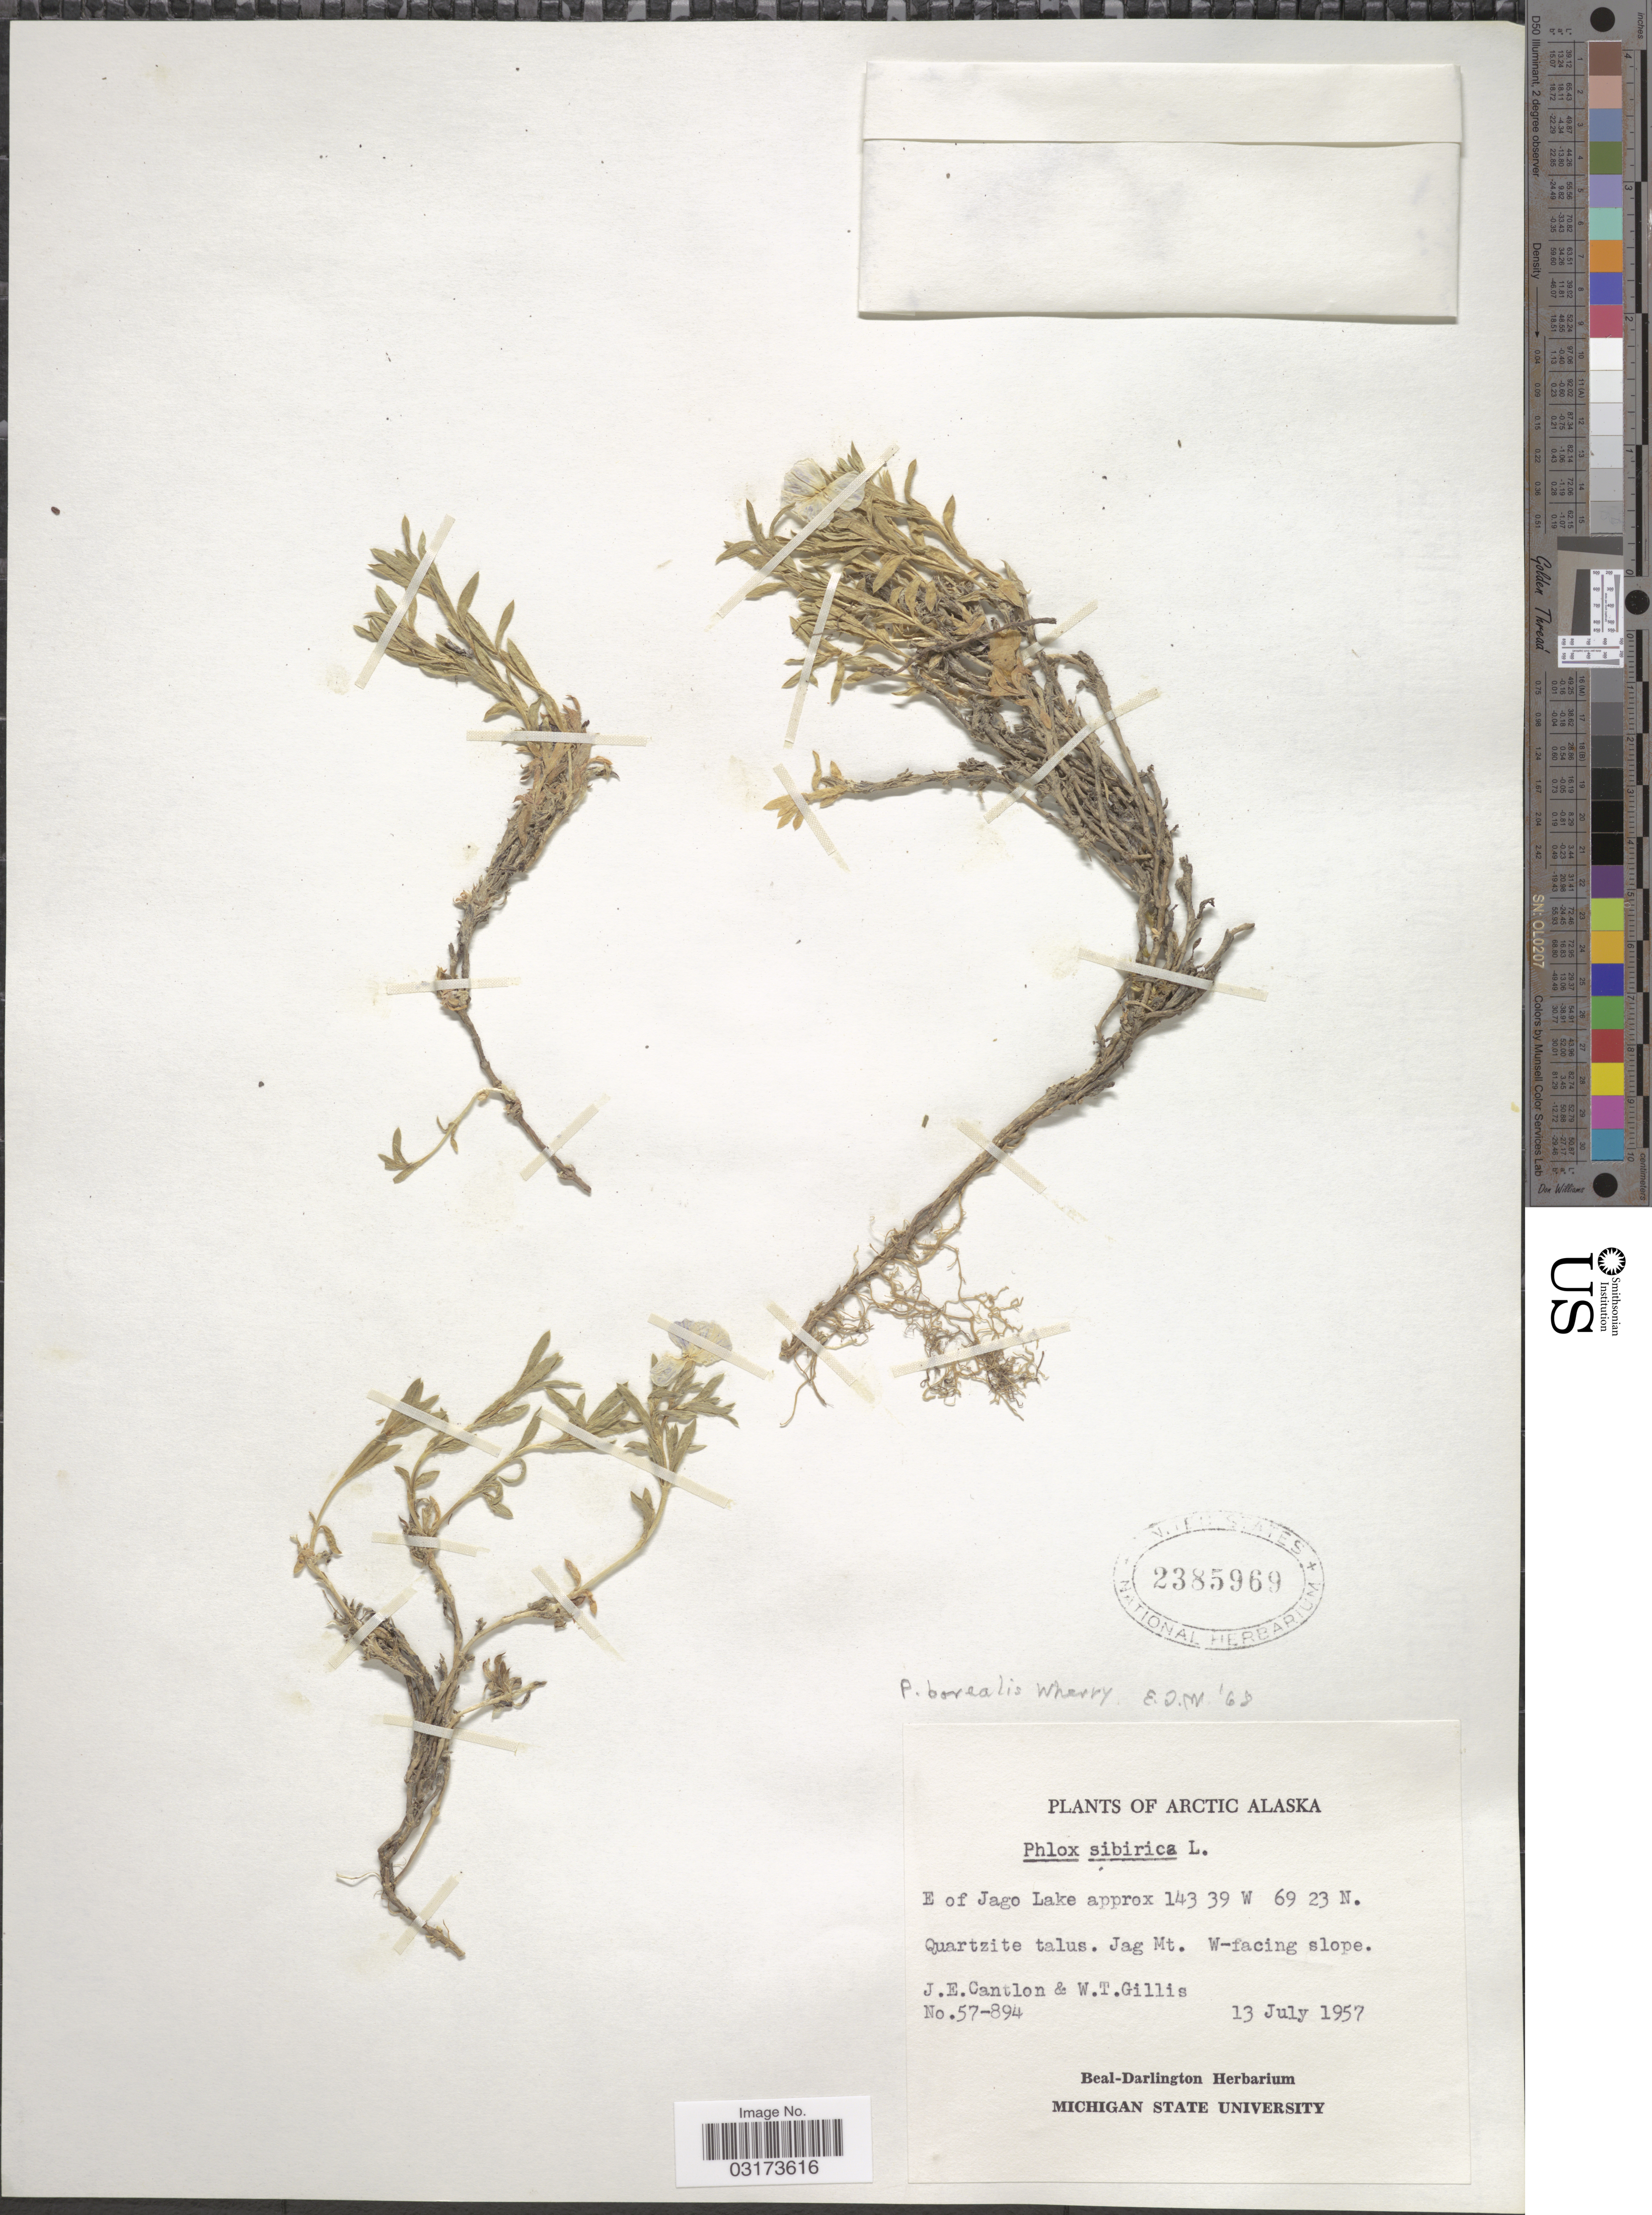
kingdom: Plantae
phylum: Tracheophyta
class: Magnoliopsida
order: Ericales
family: Polemoniaceae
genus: Phlox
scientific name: Phlox alaskensis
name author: Jordal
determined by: Mayfield, M. H.; Ferguson, C. J.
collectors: J. Cantlon & W. T. Gillis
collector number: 57-894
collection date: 1957-07-13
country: United States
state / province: Alaska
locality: Arctic Alaska. E of Jago Lake. Jag Mt. W-facing slope.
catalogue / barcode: US 2385969